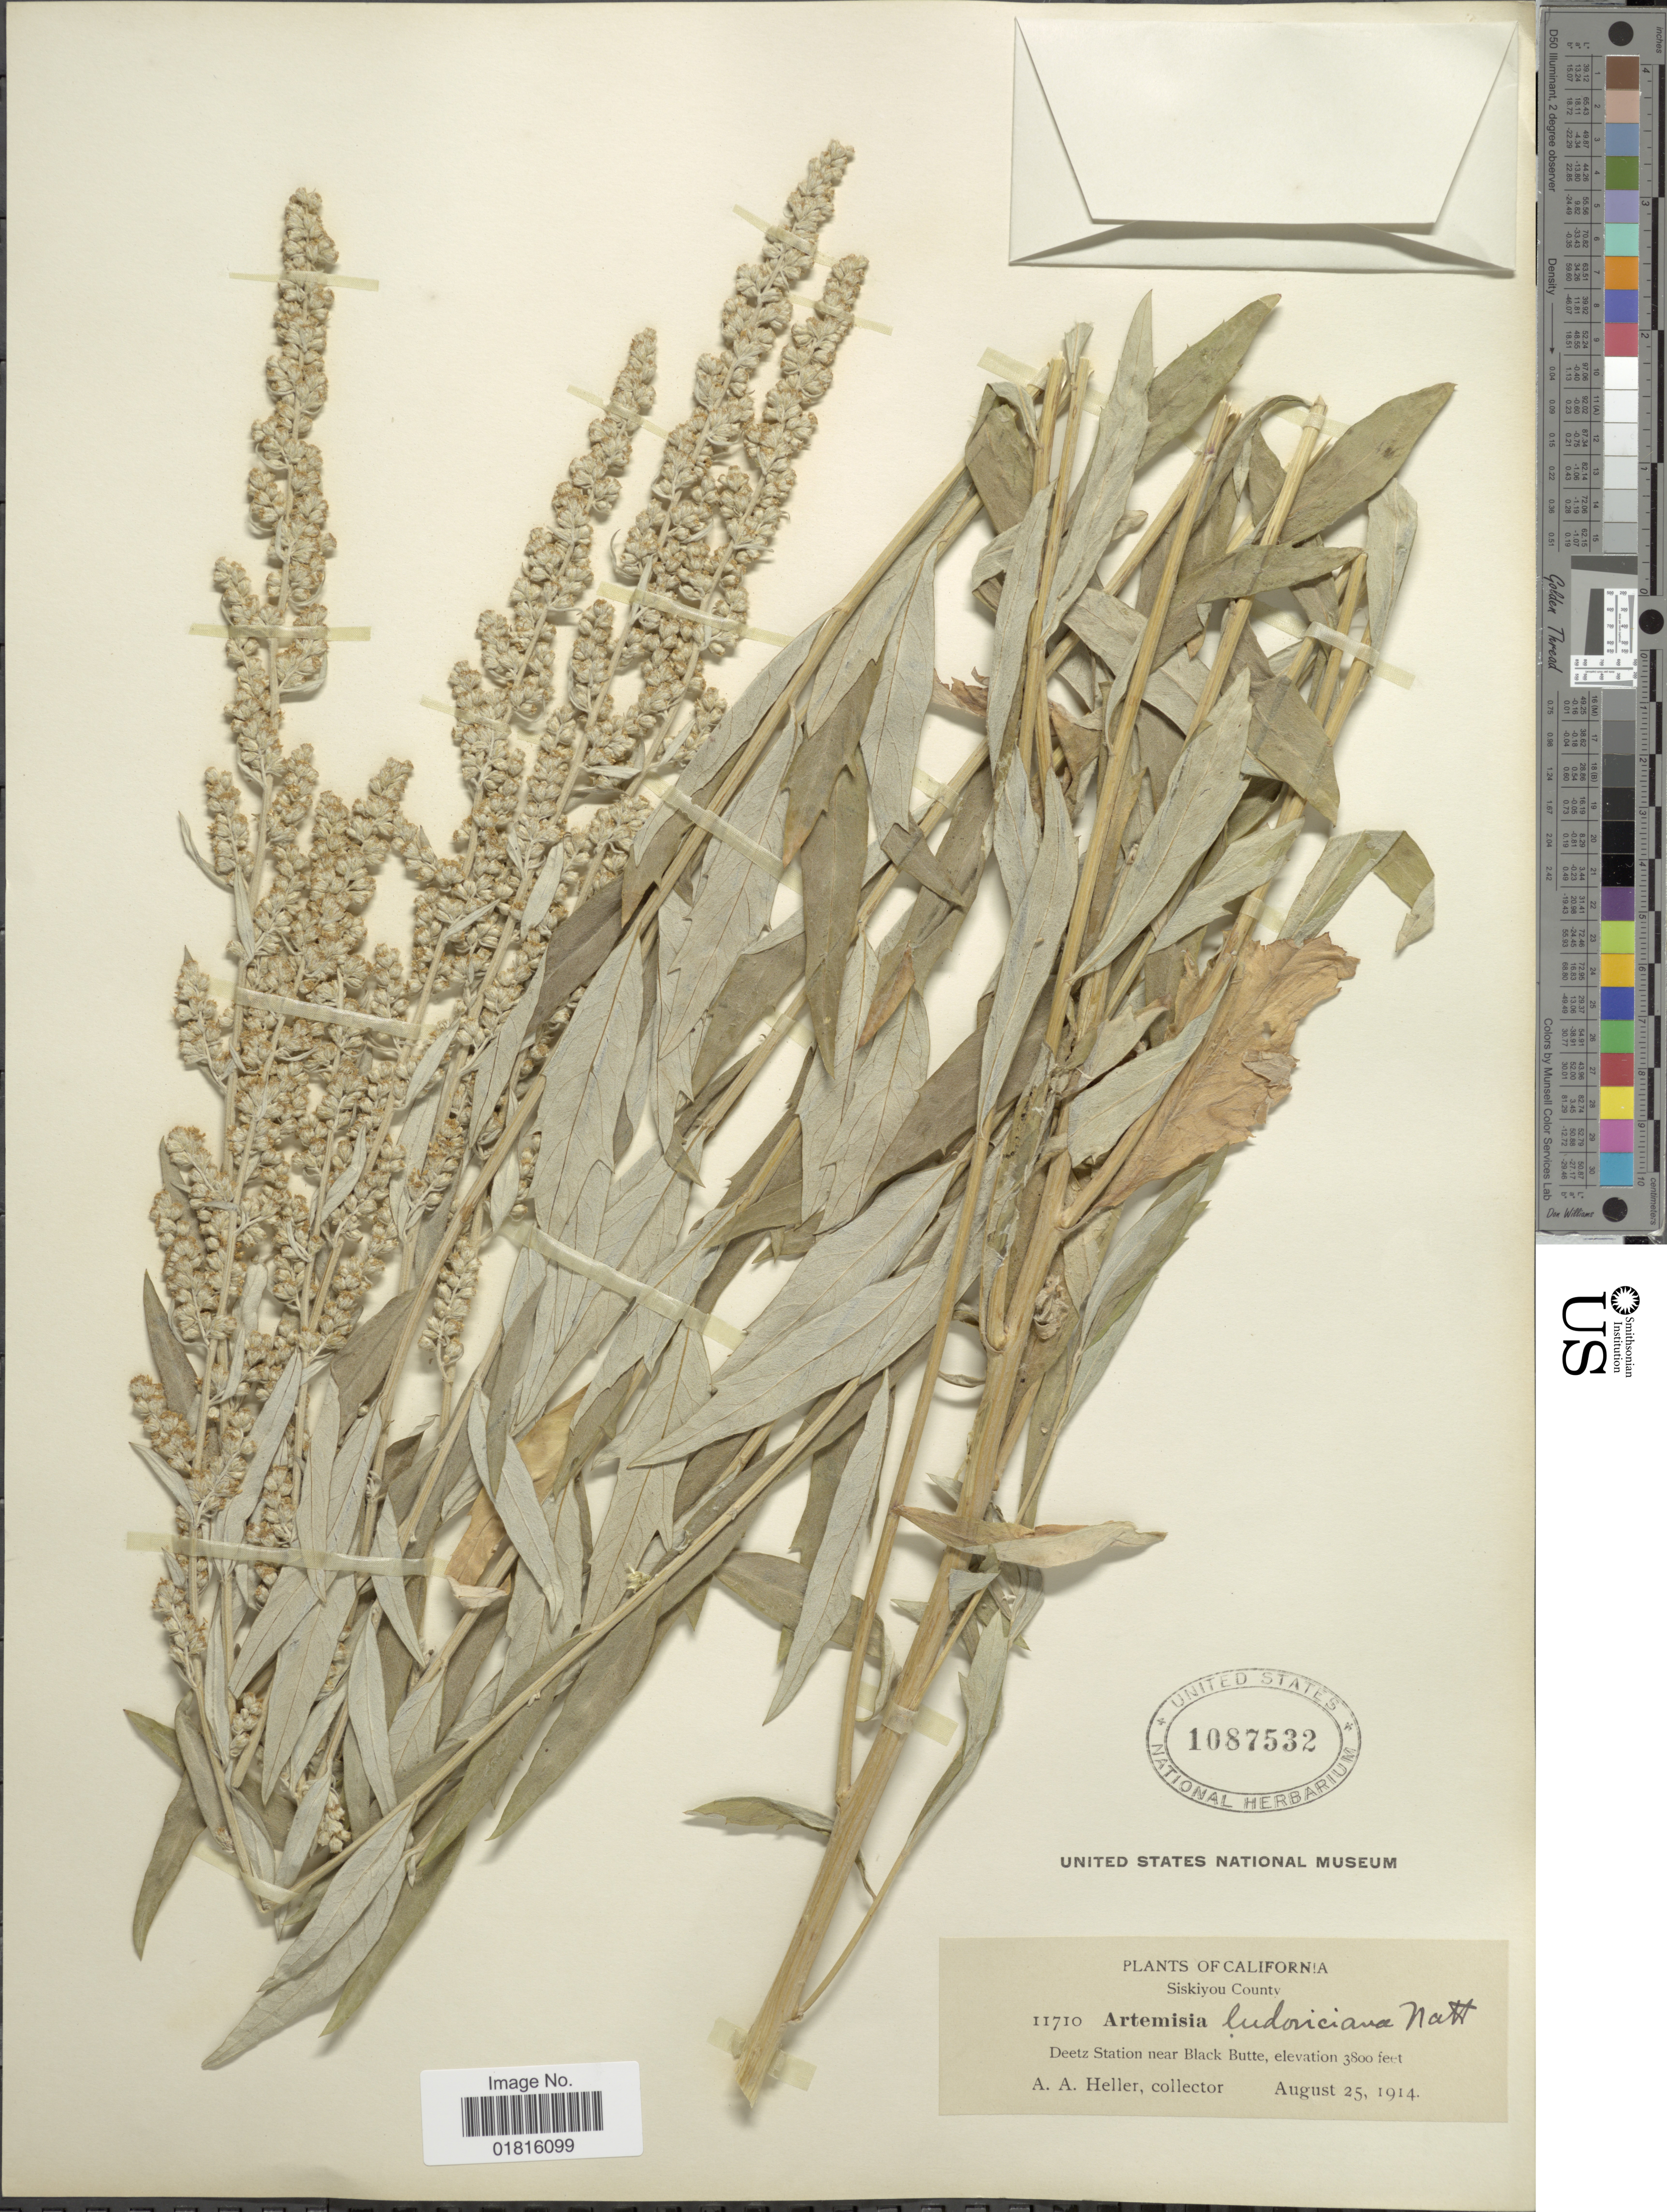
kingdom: Plantae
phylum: Tracheophyta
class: Magnoliopsida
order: Asterales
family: Asteraceae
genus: Artemisia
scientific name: Artemisia ludoviciana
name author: Nutt.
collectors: A. A. Heller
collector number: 11710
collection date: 1914-08-25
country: United States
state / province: California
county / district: Siskiyou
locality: Siskiyou County, Deetz Station near Black Butte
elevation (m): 1158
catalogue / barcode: US 1087532